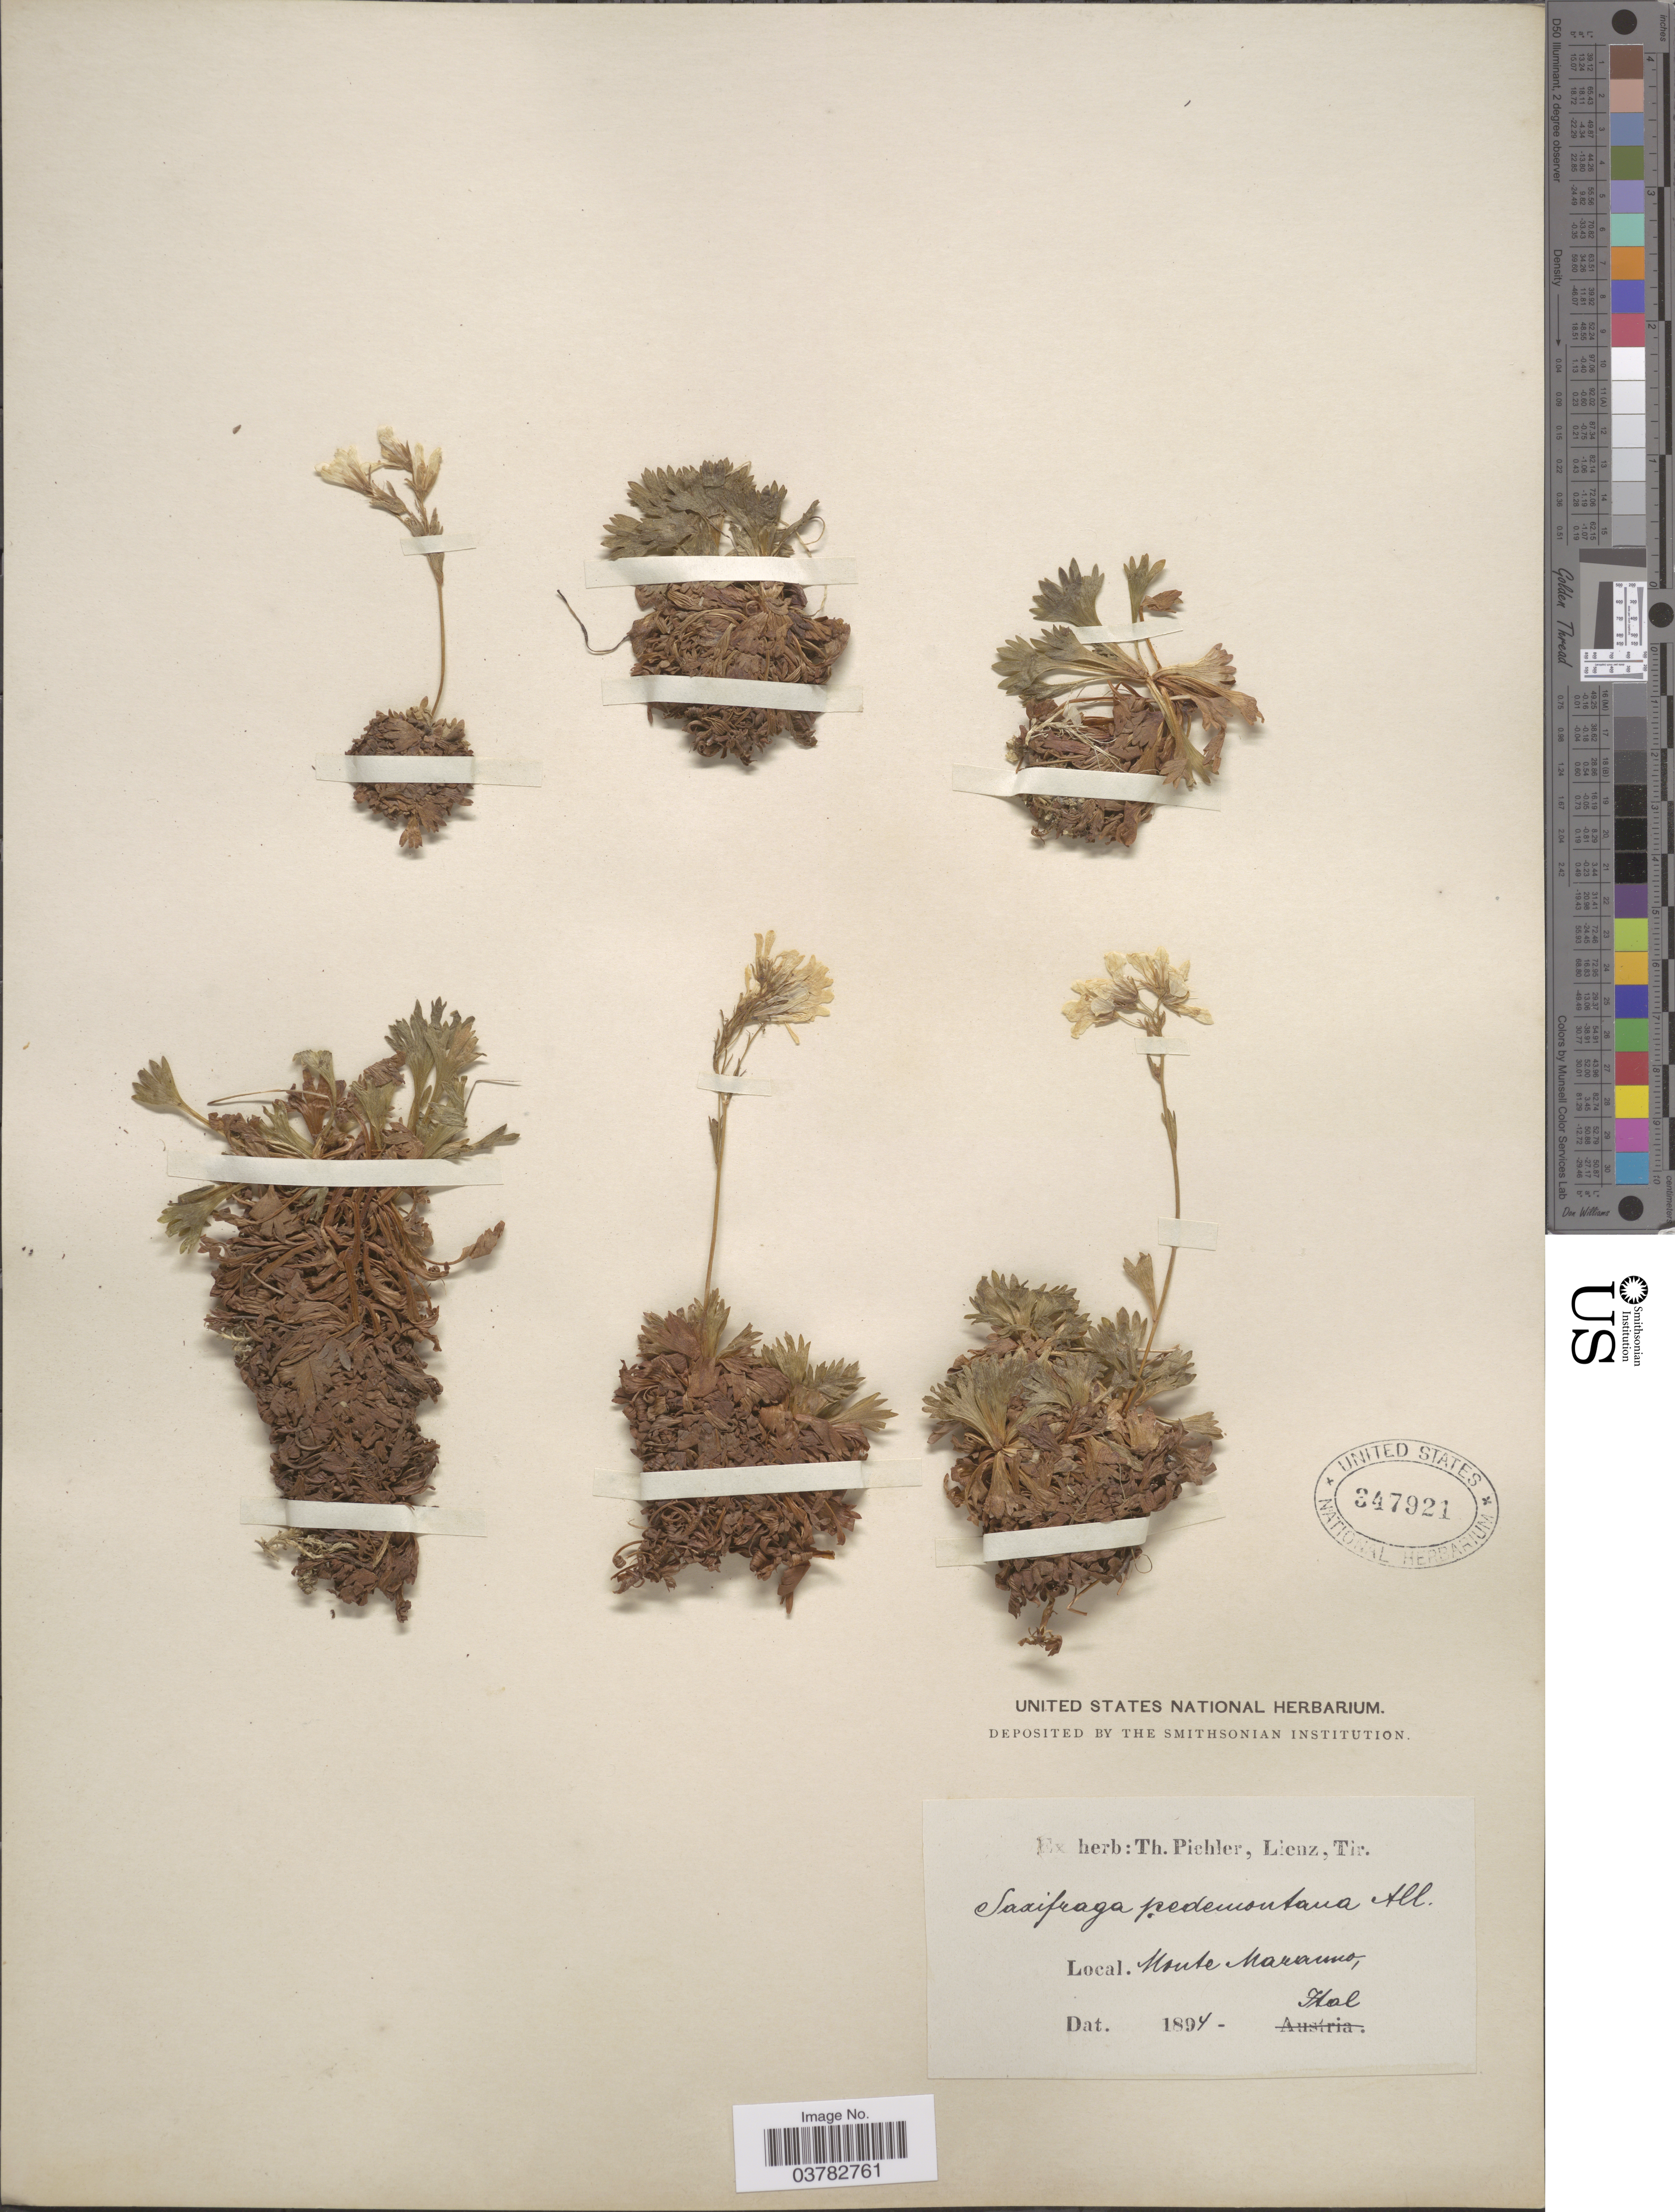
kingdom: Plantae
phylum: Tracheophyta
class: Magnoliopsida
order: Saxifragales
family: Saxifragaceae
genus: Saxifraga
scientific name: Saxifraga pedemontana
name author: All.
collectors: ex herb. T. Pichler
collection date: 1894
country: Italy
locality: Monte Maranno, Ital.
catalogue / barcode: US 347921